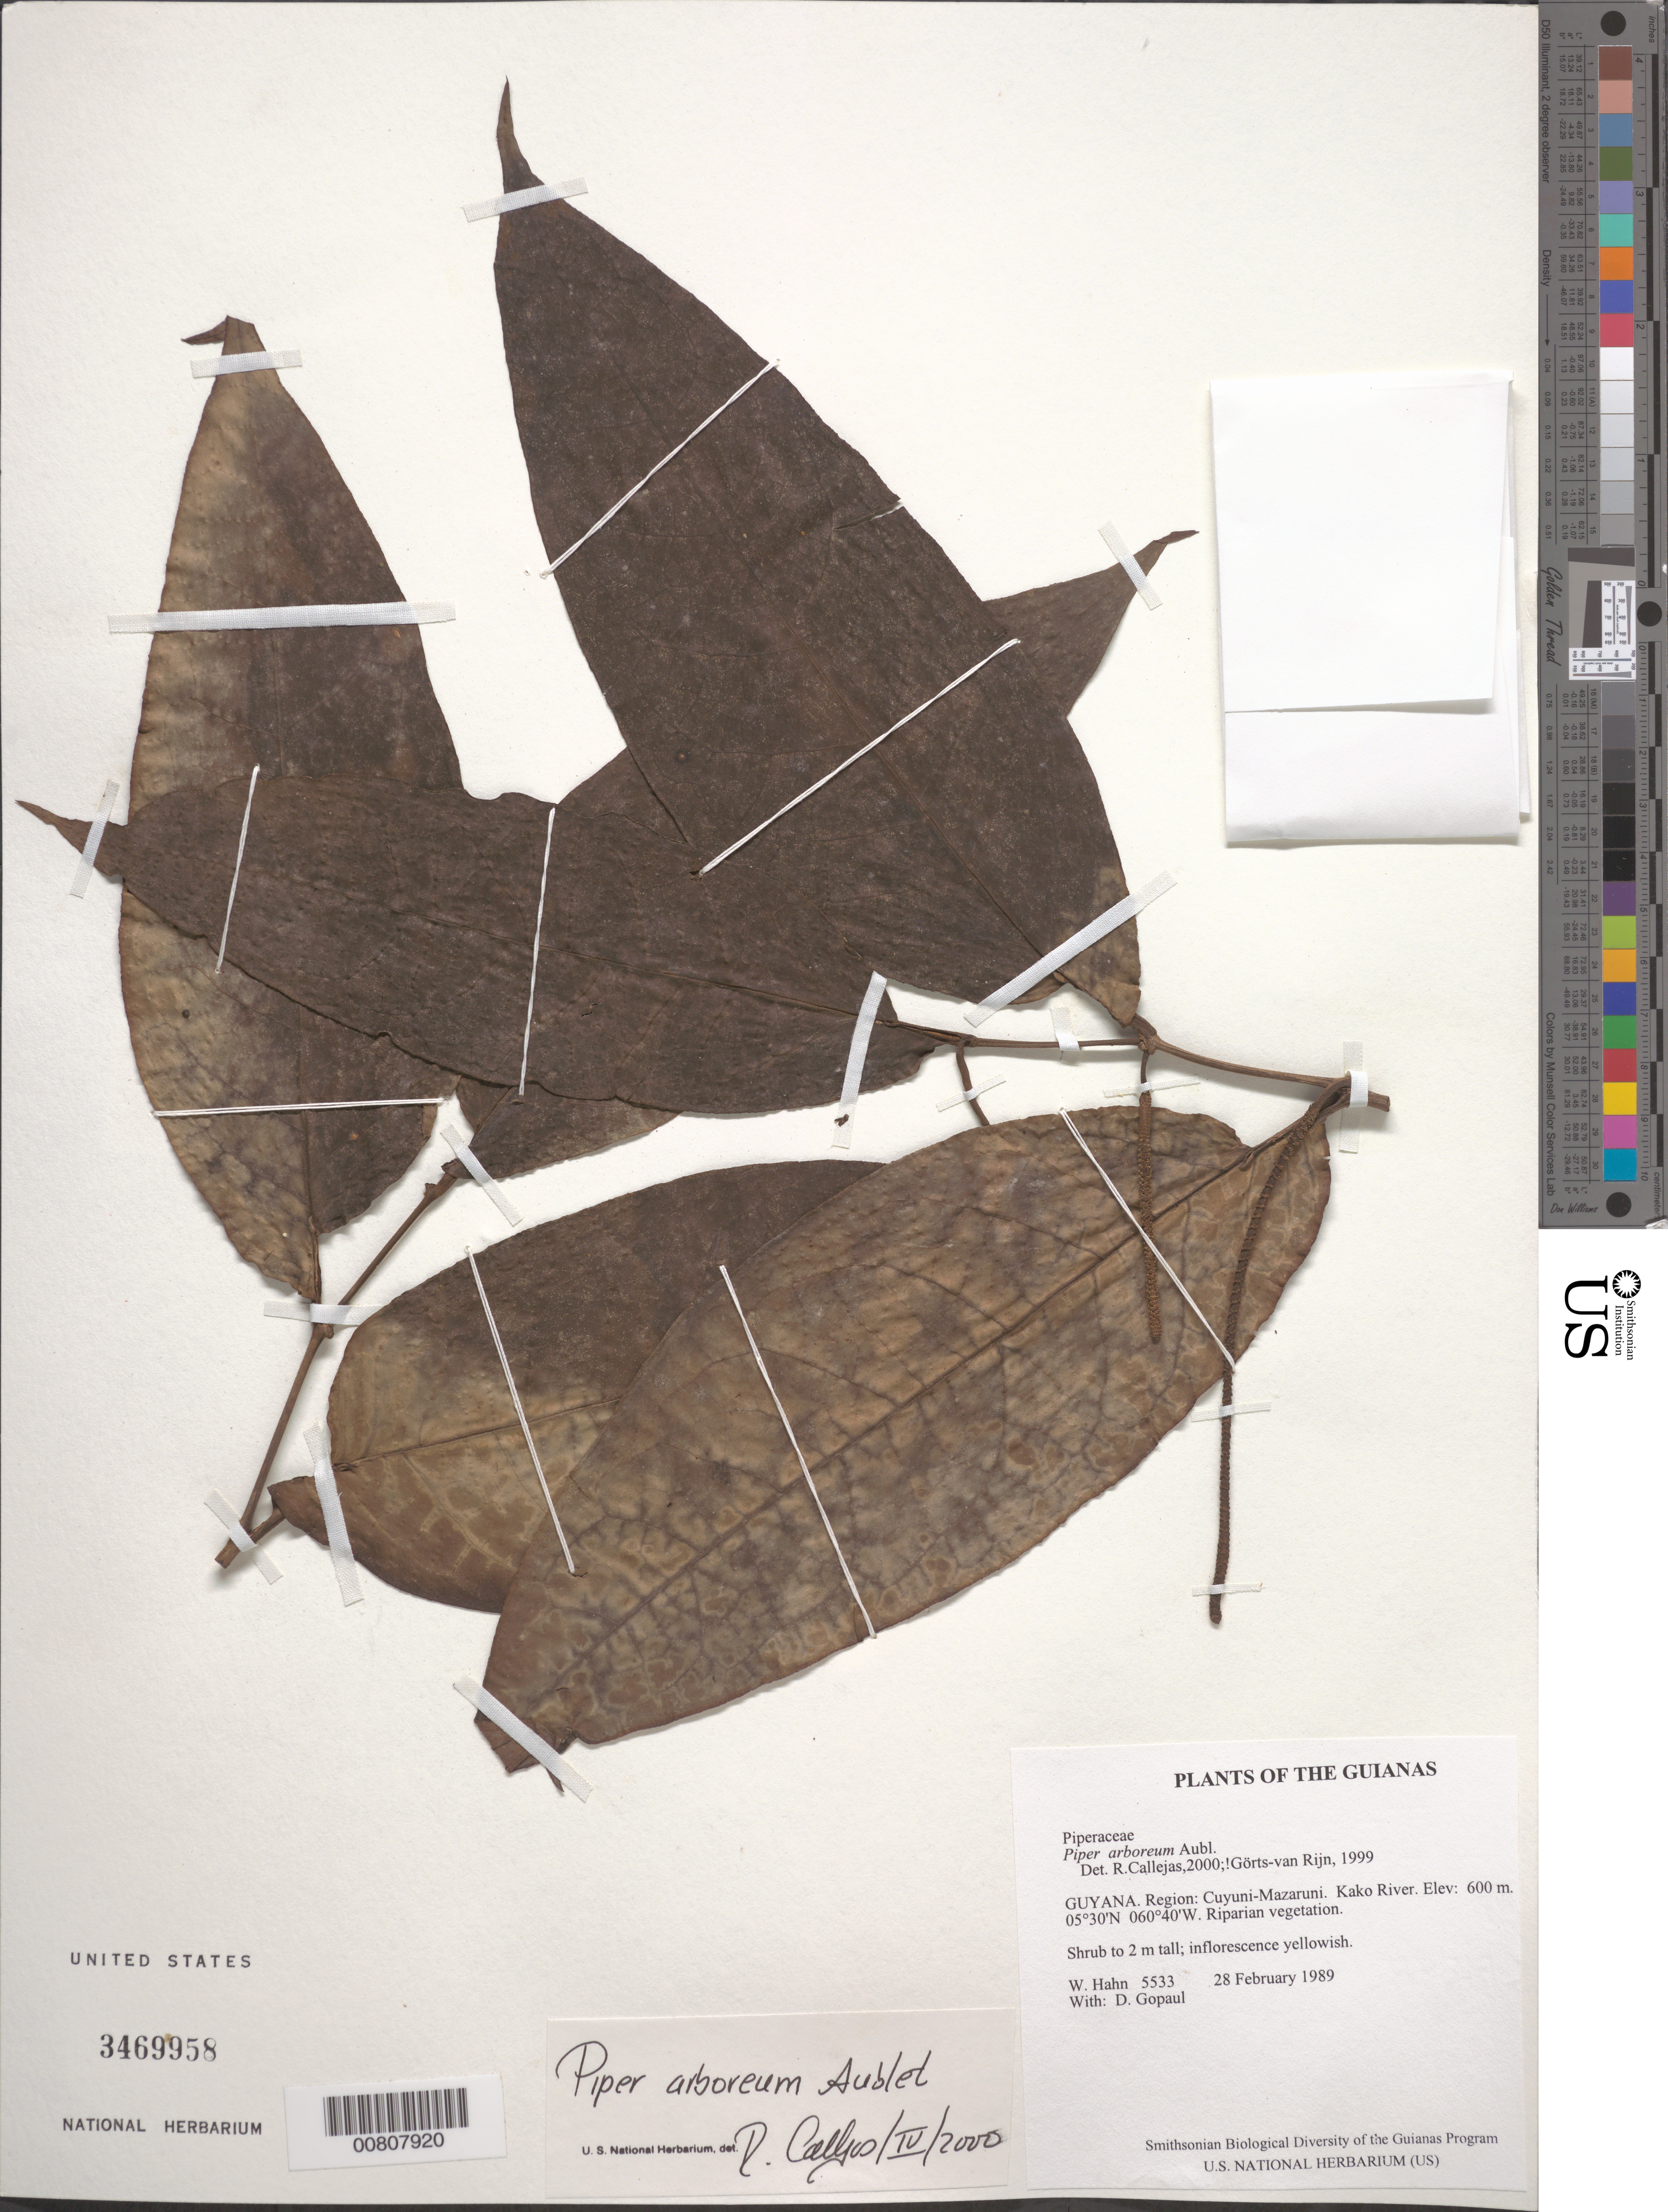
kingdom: Plantae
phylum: Tracheophyta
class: Magnoliopsida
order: Piperales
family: Piperaceae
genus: Piper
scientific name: Piper arboreum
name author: Aubl.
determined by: Görts-van Rijn, A. R. A.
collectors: W. Hahn & D. Gopaul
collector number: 5533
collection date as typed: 28 February 1989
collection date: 1989-02-28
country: Guyana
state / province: Cuyuni-Mazaruni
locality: Kako River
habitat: Riparian vegetation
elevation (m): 600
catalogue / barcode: US 3469958